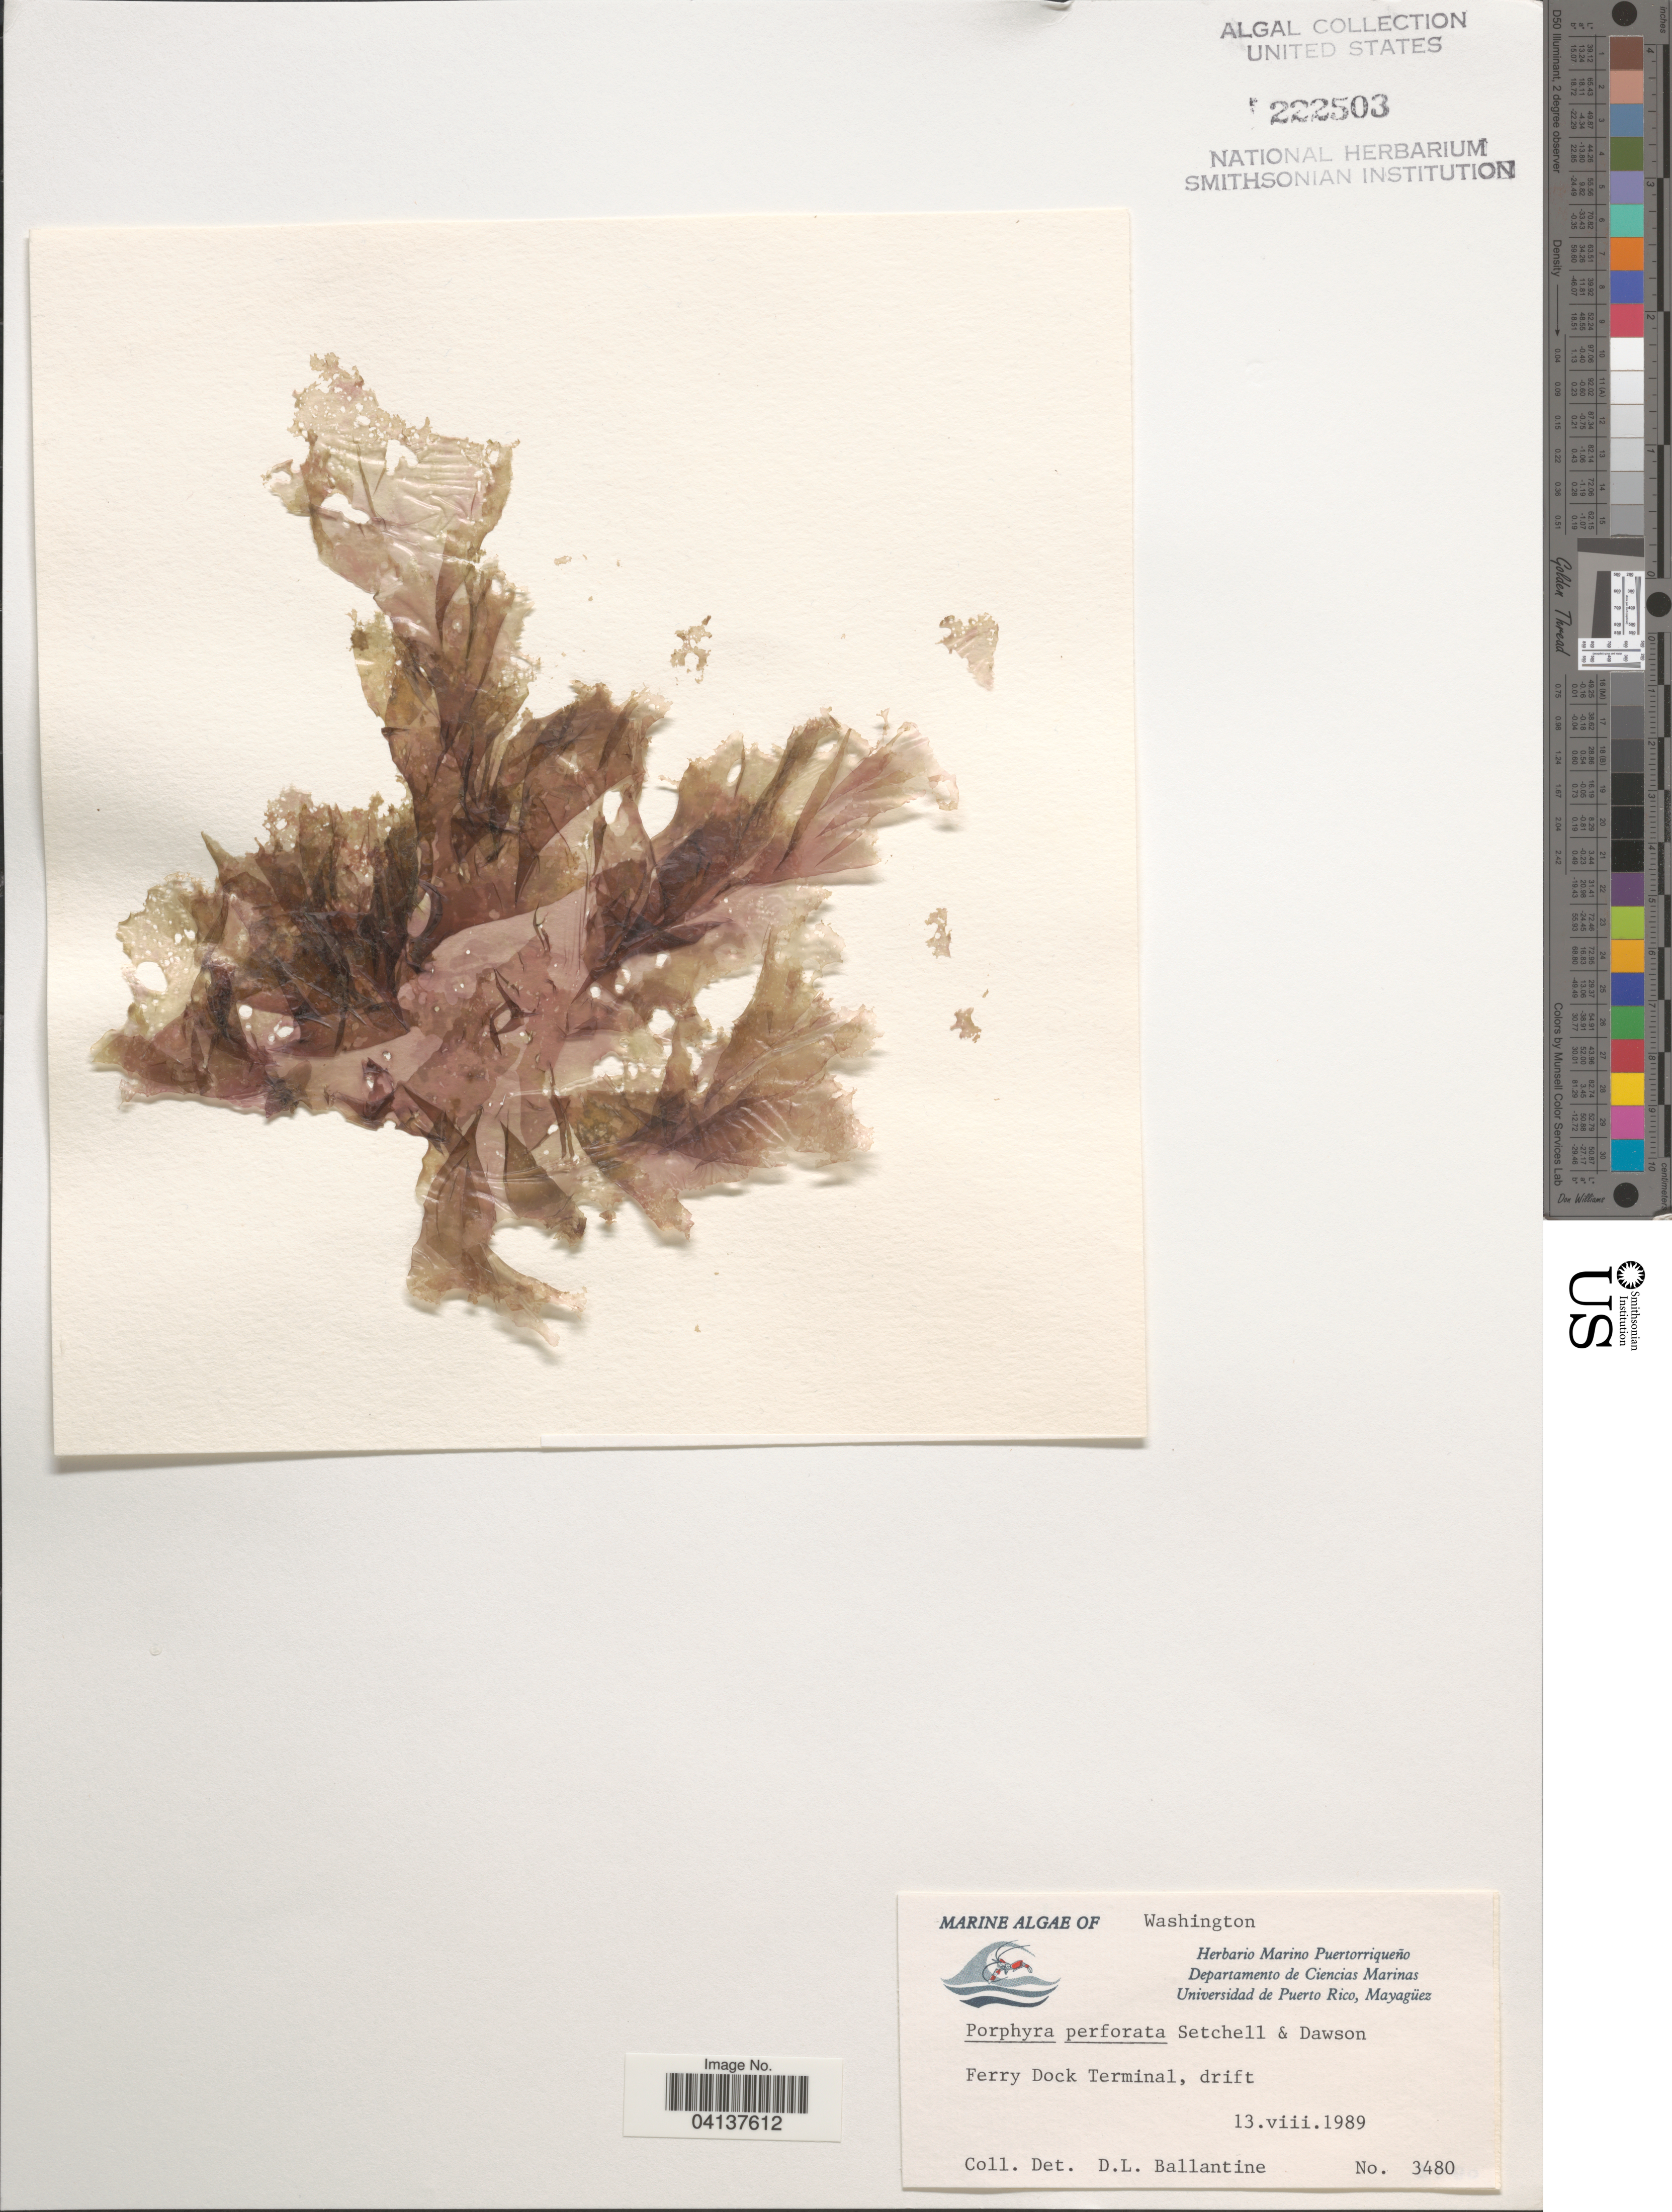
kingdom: Plantae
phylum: Rhodophyta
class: Bangiophyceae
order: Bangiales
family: Bangiaceae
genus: Pyropia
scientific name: Pyropia perforata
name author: (J. Agardh) S.C. Lindstrom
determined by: Algae name updating Project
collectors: D.L. Ballantine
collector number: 3480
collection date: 1989-08-13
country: United States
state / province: Washington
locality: Ferry Dock Terminal, drift.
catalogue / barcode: US 222503